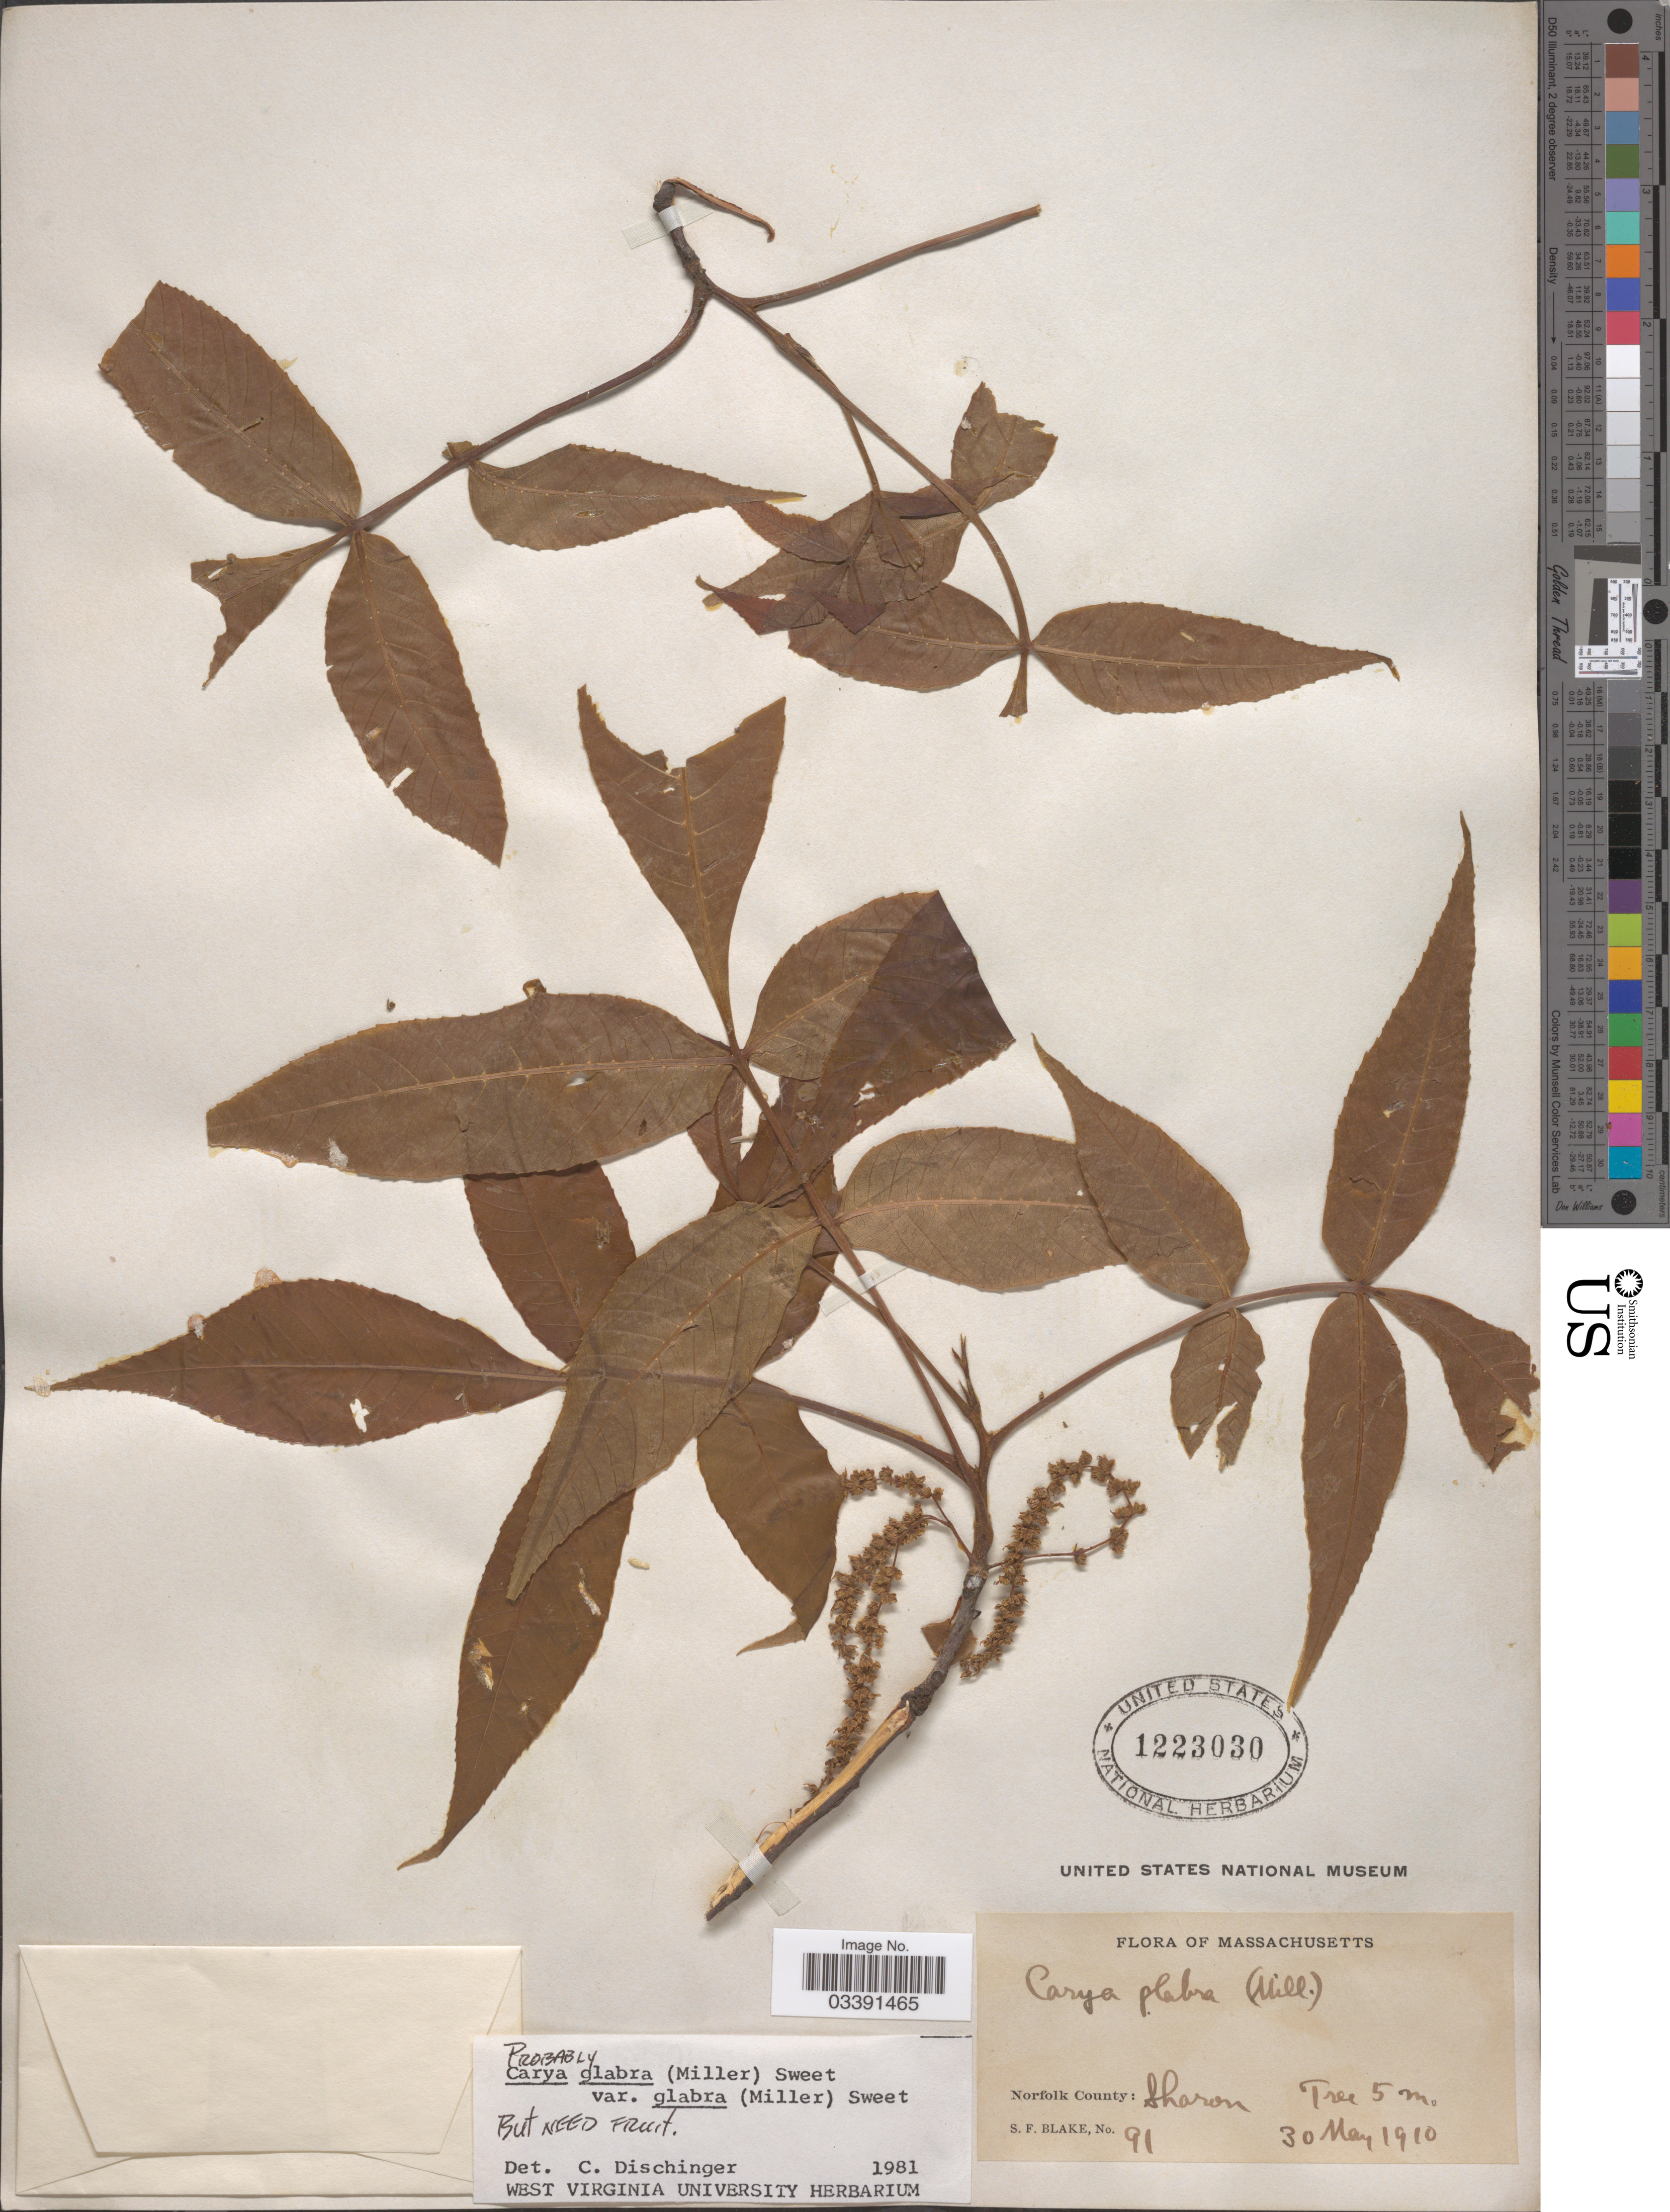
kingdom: Plantae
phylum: Tracheophyta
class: Magnoliopsida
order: Fagales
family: Juglandaceae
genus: Carya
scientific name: Carya glabra var. glabra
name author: (Mill.) Sweet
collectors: S. Blake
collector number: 91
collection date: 1910-05-30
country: United States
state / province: Massachusetts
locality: Norfolk County: Sharon.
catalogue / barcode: US 1223030